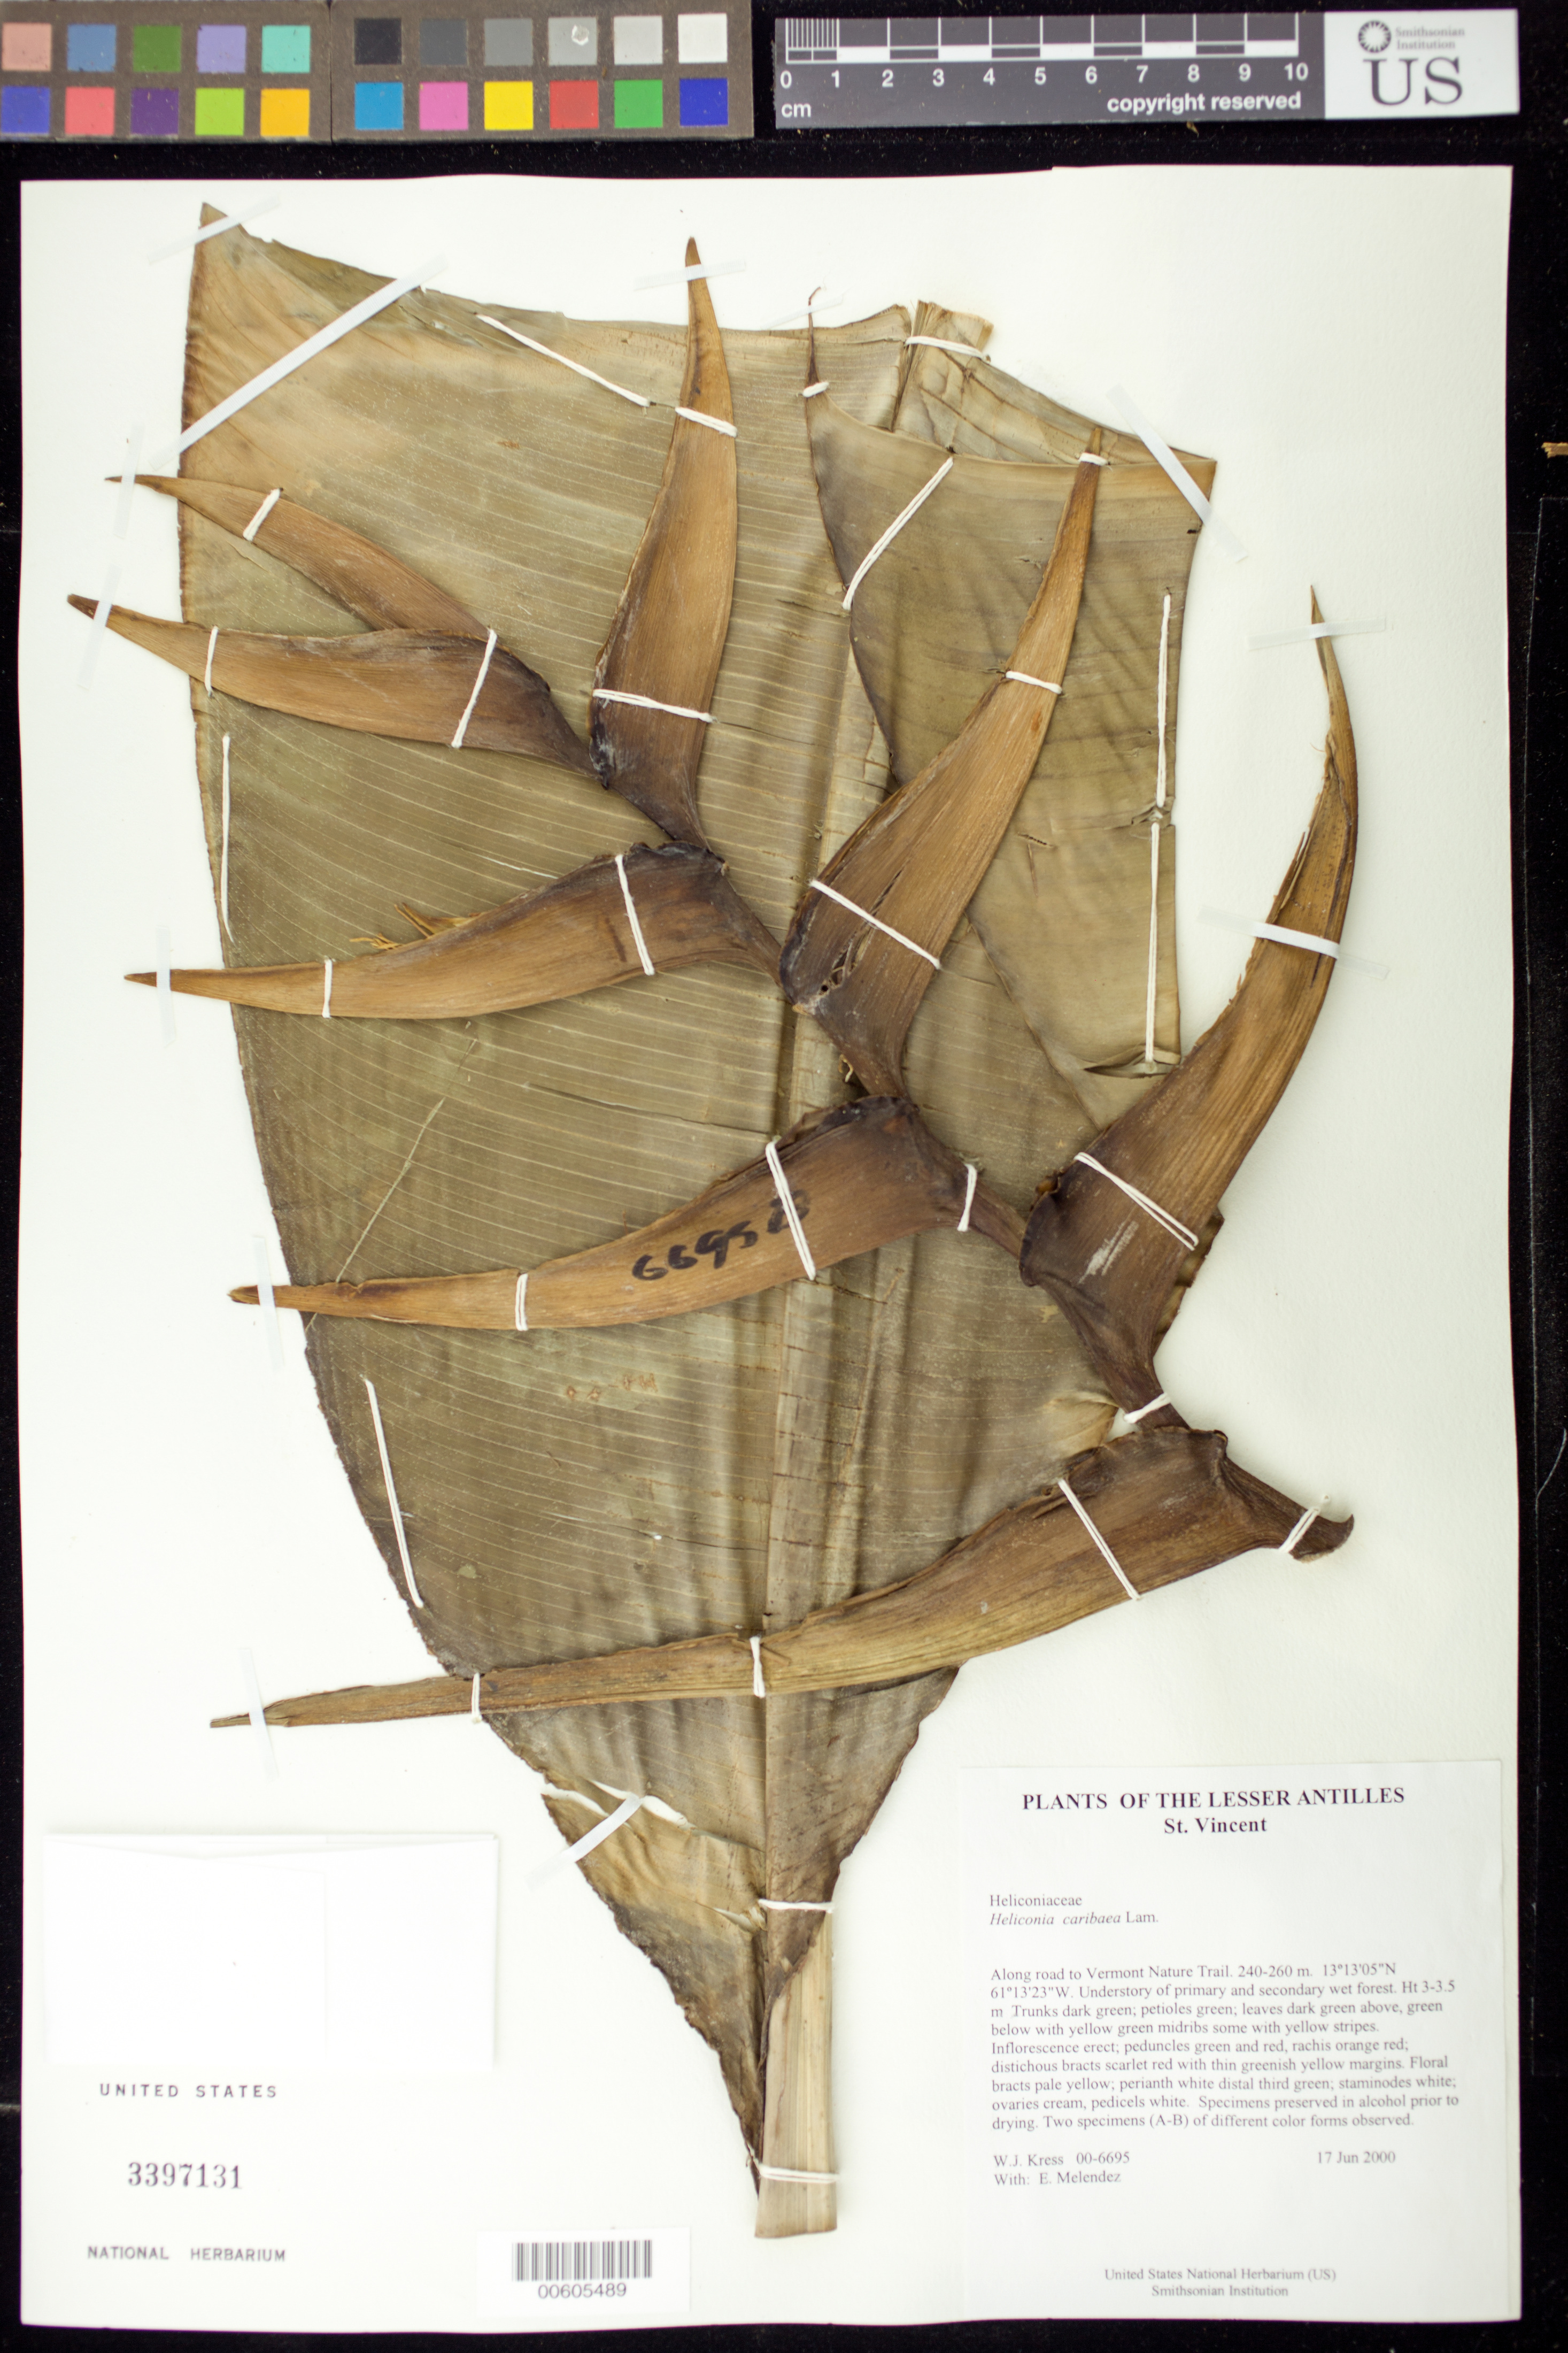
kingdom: Plantae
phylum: Tracheophyta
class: Liliopsida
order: Zingiberales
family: Heliconiaceae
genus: Heliconia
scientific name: Heliconia caribaea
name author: Lam.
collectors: W. J. Kress & E. Meléndez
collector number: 00-6695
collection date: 2000-06-17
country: St. Vincent - Grenadines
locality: Along road to Vermont Nature Trail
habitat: Understory of primary and secondary wet forest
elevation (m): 240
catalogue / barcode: US 3397131